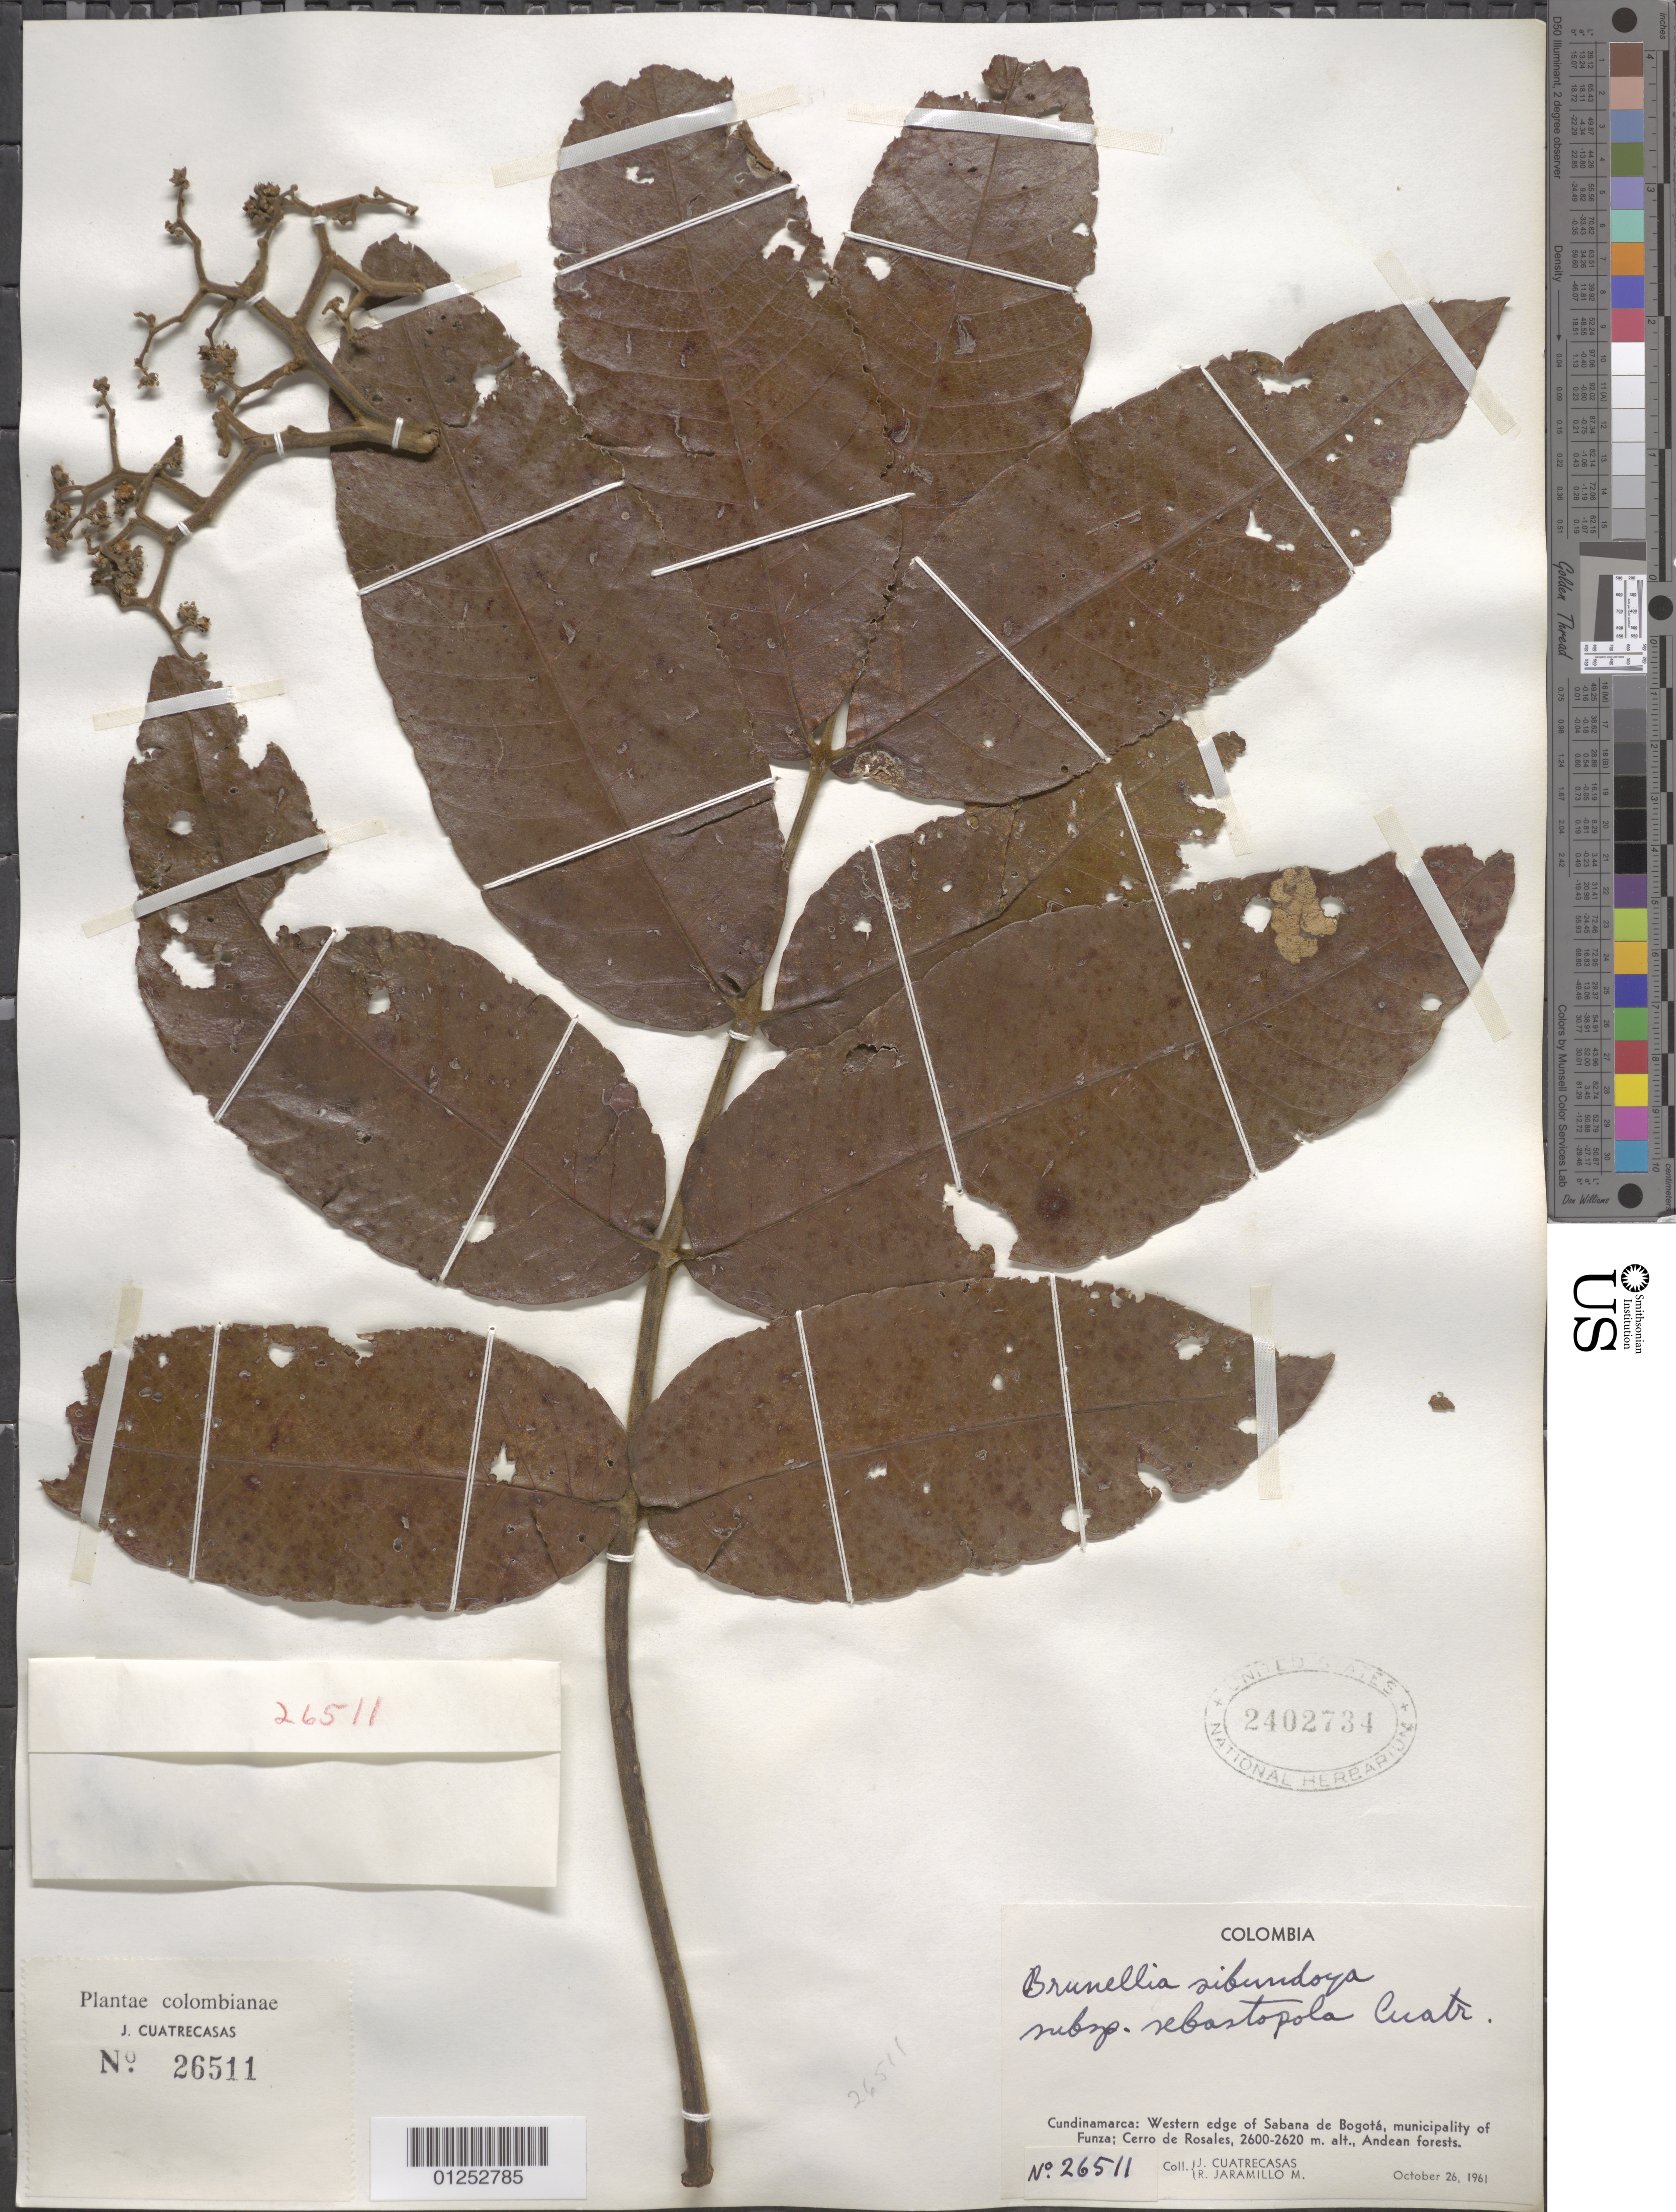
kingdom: Plantae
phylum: Tracheophyta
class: Magnoliopsida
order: Oxalidales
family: Brunelliaceae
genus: Brunellia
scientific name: Brunellia sibundoya subsp. sebastopola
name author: Cuatrec.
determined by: Cuatrecasas, J.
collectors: J. Cuatrecasas & R. Jaramillo M.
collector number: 26511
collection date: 1961-10-26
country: Colombia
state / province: Cundinamarca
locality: Western edge of Sabana de Bogota, municpality of Funza; Cerro de Rosales; Andean Forests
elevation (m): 2600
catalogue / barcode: US 2402734